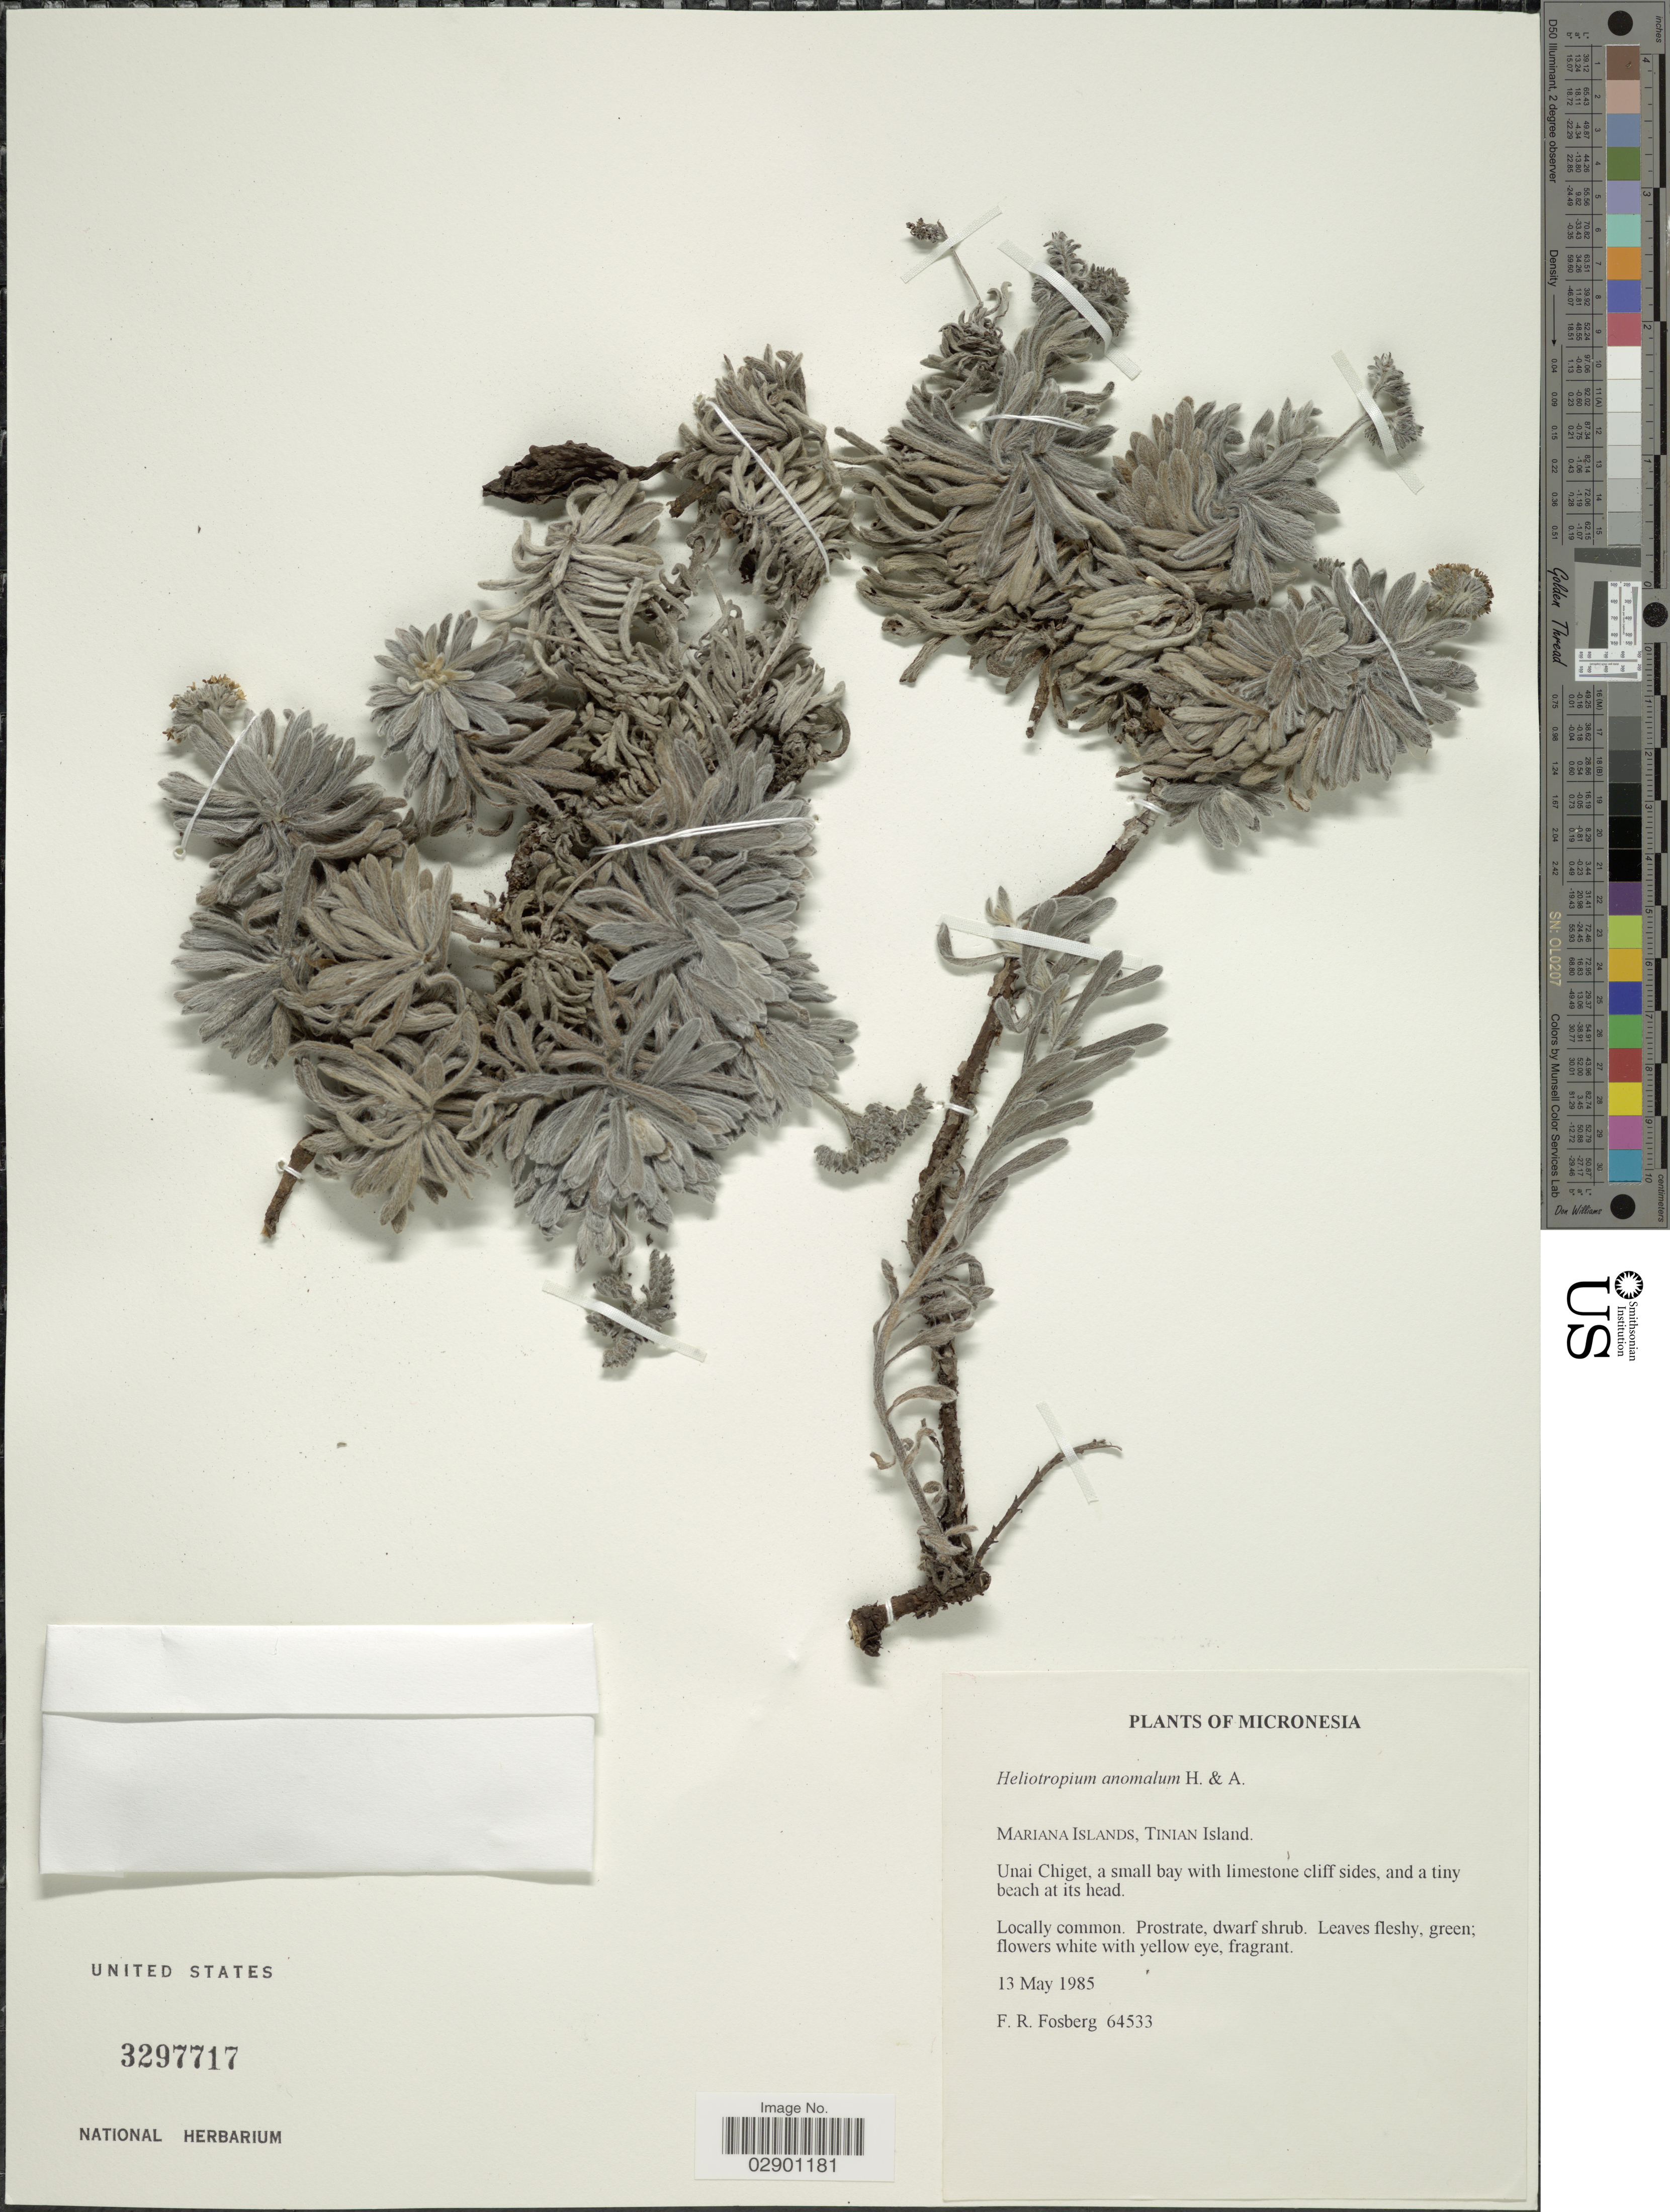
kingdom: Plantae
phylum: Tracheophyta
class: Magnoliopsida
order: Boraginales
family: Heliotropiaceae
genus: Heliotropium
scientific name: Heliotropium anomalum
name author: Hook. & Arn.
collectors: F. R. Fosberg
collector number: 64533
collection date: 1985-05-13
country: Northern Mariana Islands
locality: Micronesia. Mariana Islands, Tinian Island. Unai Chiget, a small bay with limestone cliff sides, and a tiny beach at its head.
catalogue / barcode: US 3297717